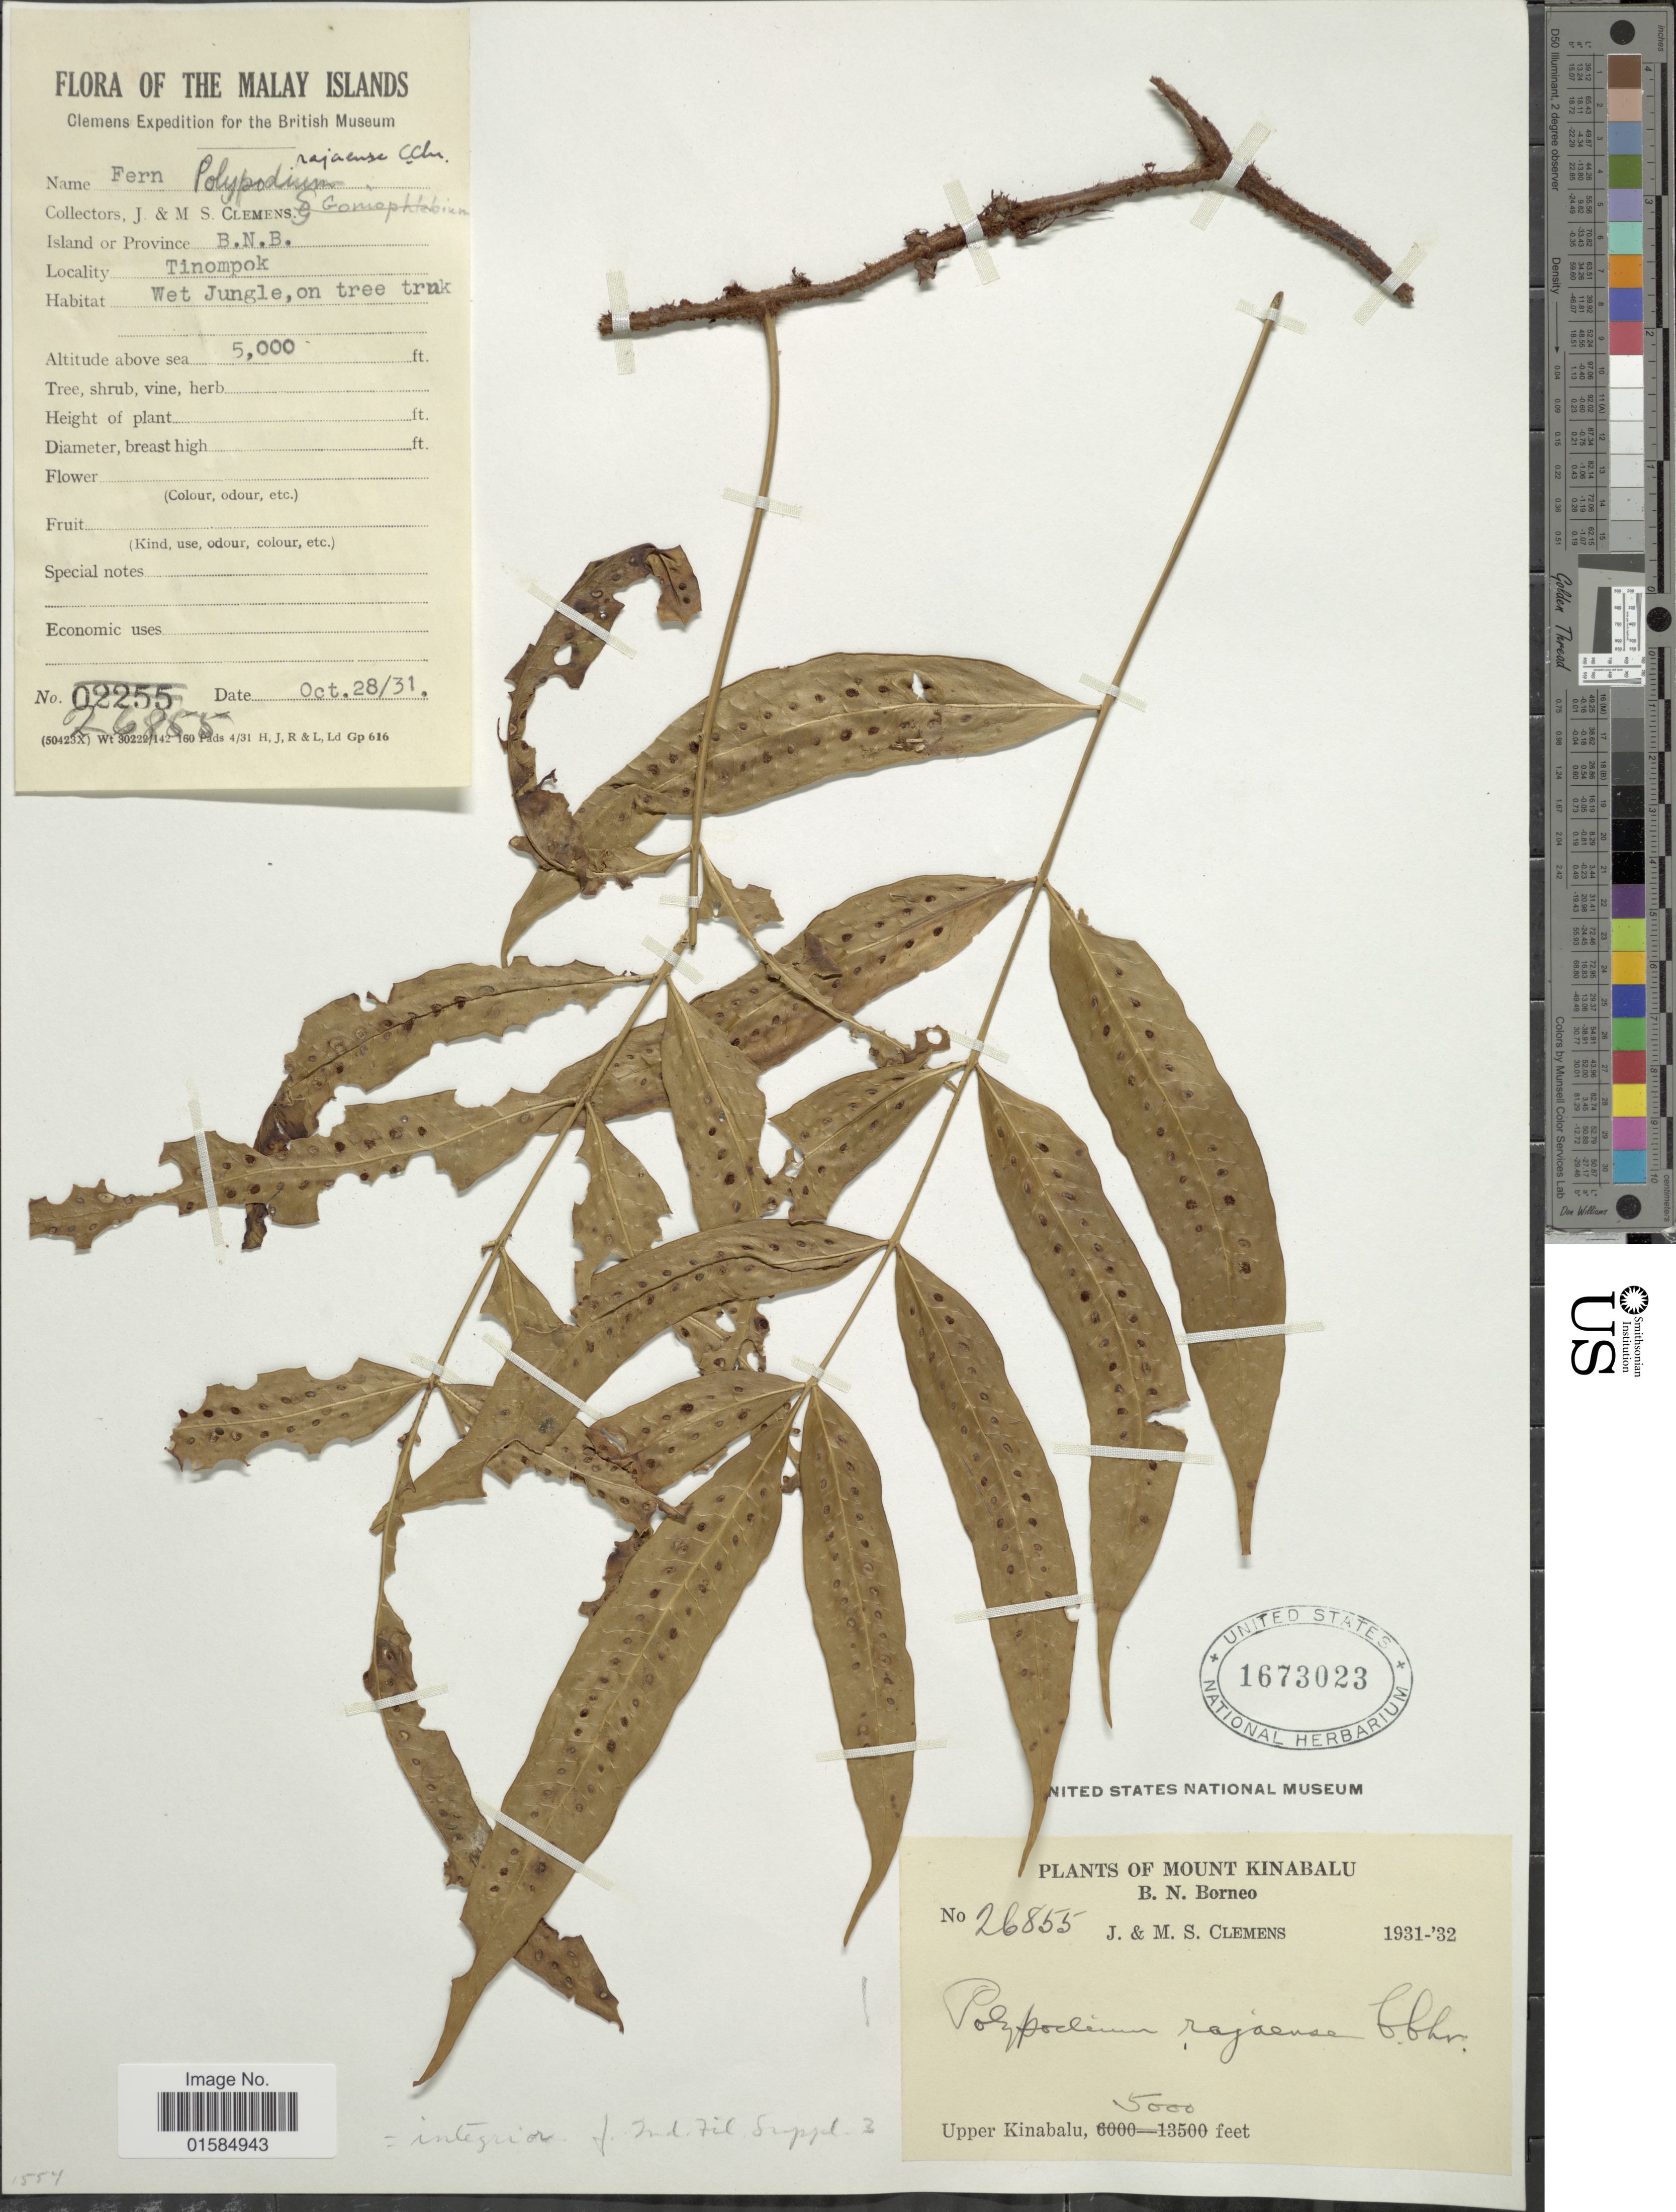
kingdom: Plantae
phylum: Tracheophyta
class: Polypodiopsida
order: Polypodiales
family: Polypodiaceae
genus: Goniophlebium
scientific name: Goniophlebium rajaense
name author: (C. Chr.) Parris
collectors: J. Clemens & M. S. Clemens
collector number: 26855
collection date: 1931-10-28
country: Malaysia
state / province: Sabah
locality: Malay Islands, Mount Kinabalu, B. N. Borneo, Upper Kinabalu, B.N.B., Tinompok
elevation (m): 1524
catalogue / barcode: US 1673023